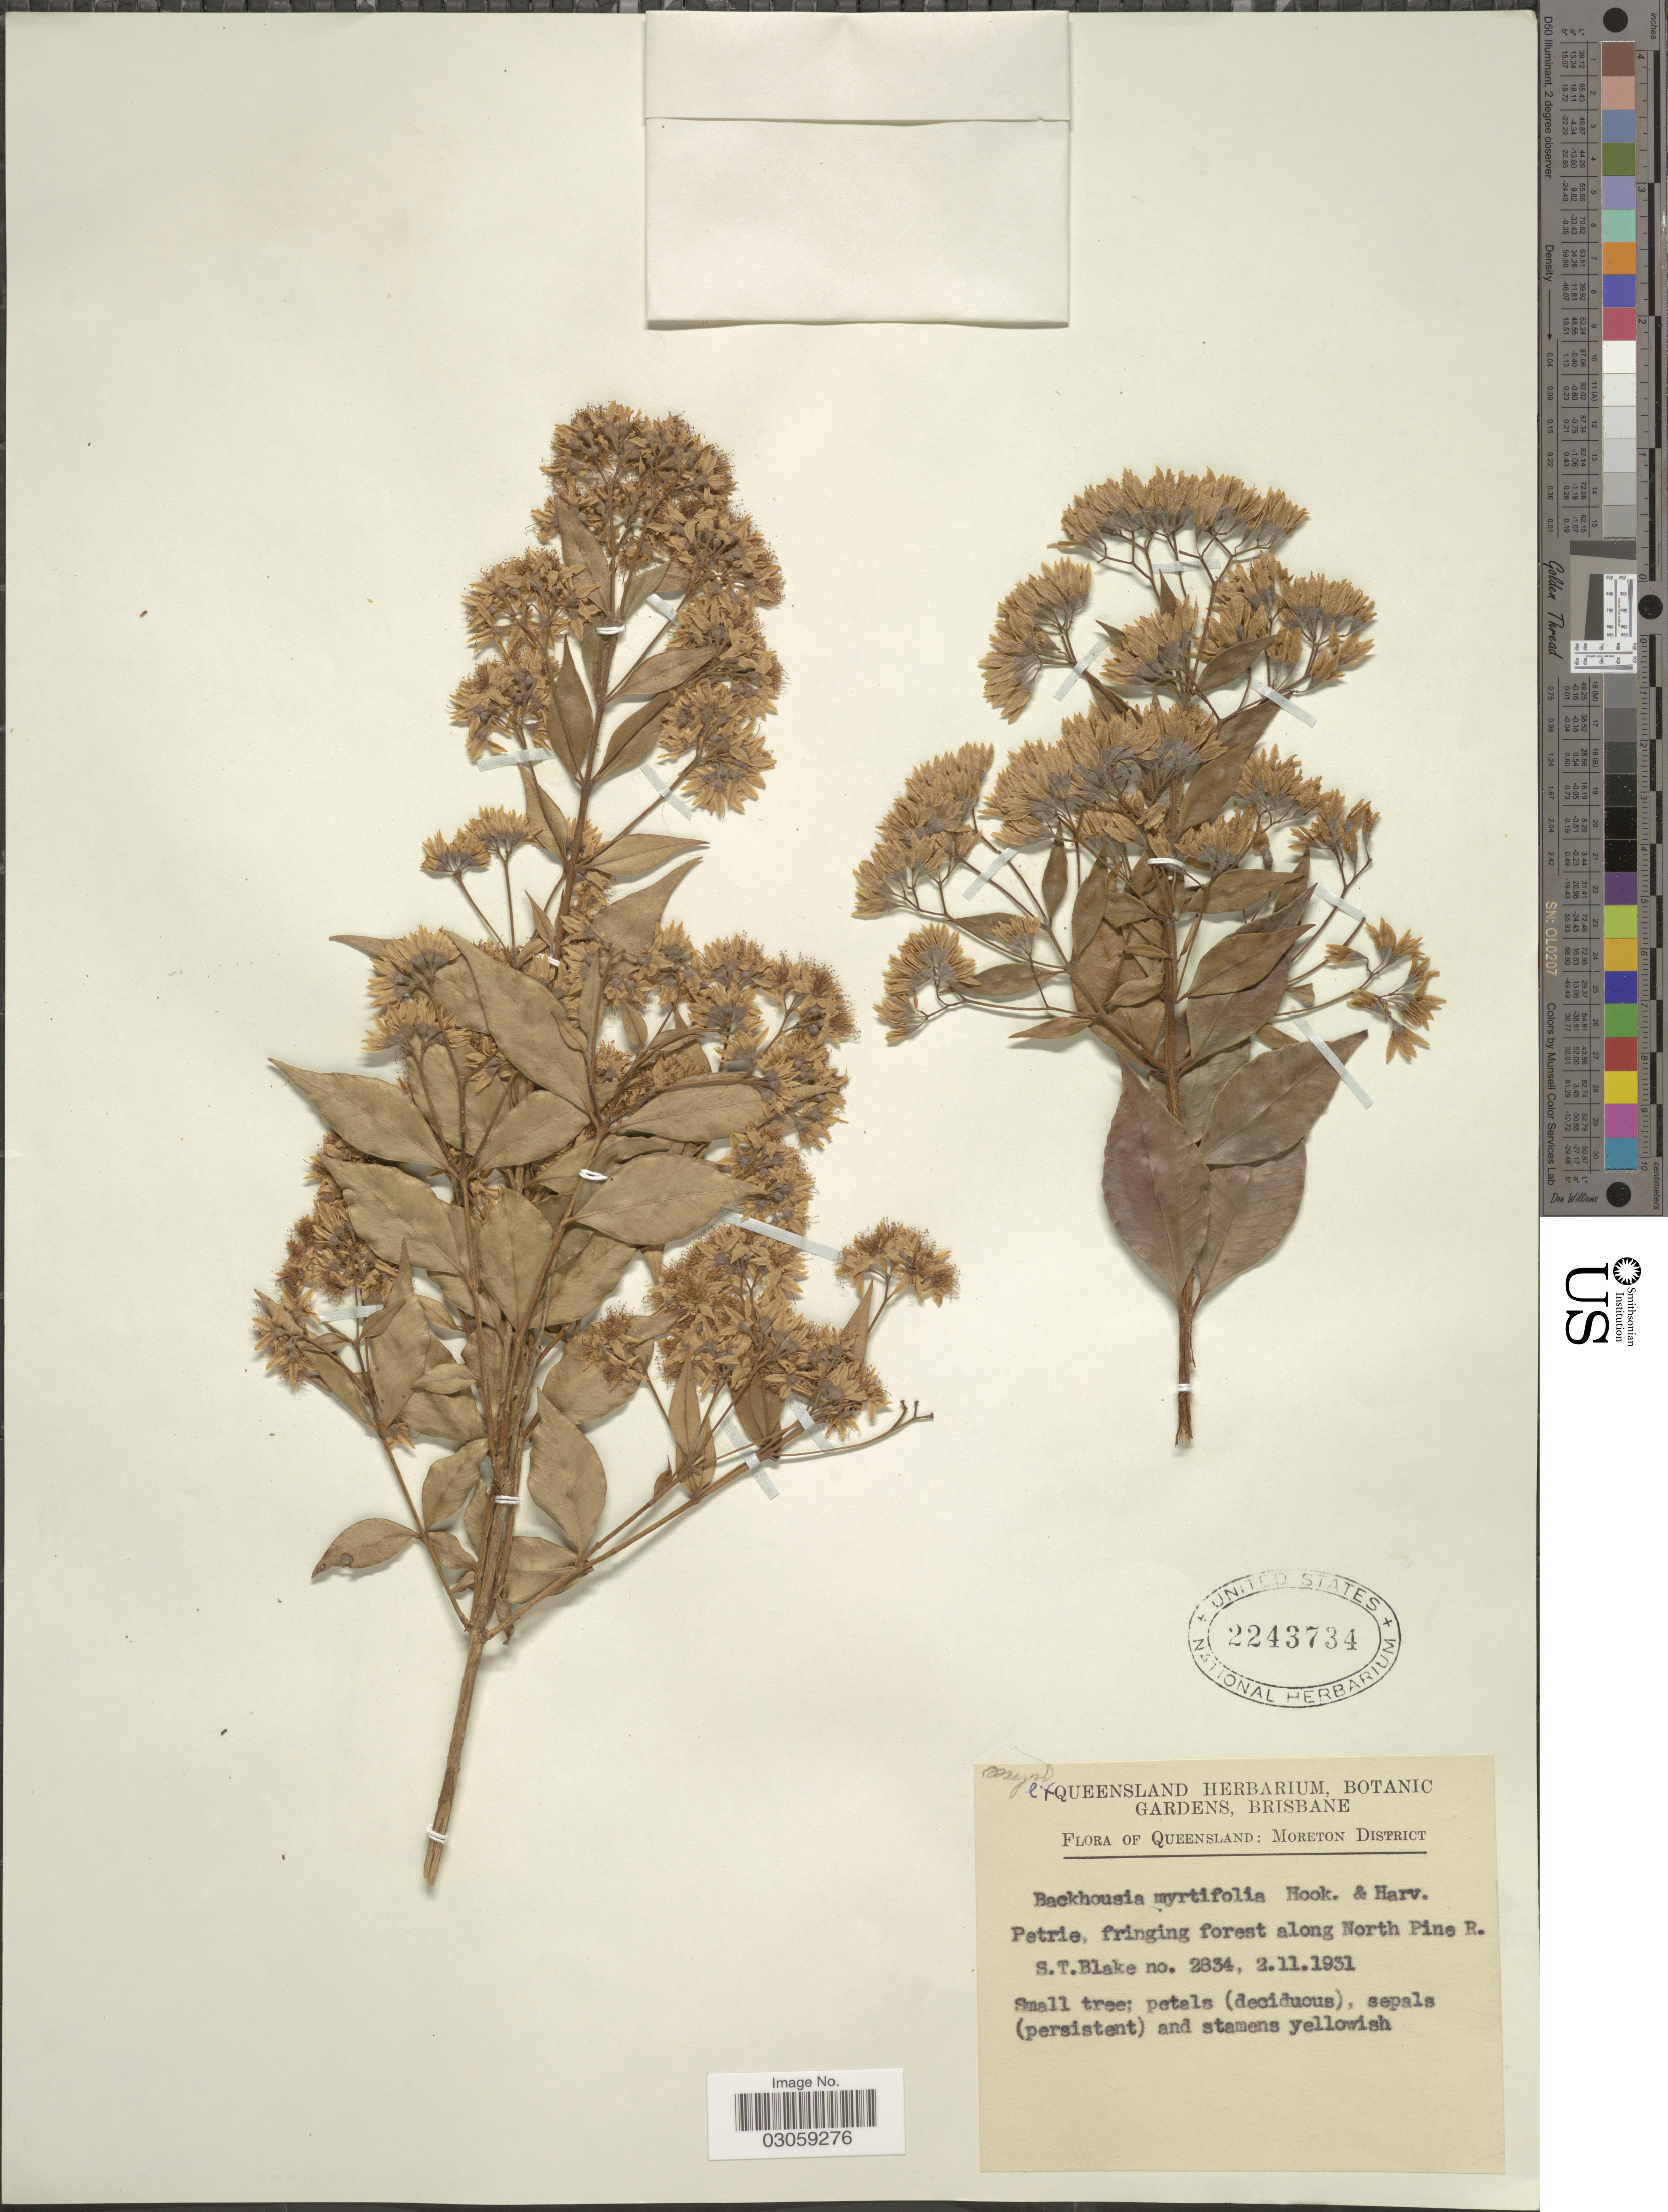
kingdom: Plantae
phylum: Tracheophyta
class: Magnoliopsida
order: Myrtales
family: Myrtaceae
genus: Backhousia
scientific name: Backhousia myrtifolia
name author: Hook. & Harv.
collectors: S. T. Blake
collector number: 2834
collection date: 1931-11-02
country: Australia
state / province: Queensland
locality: Moreton District. Petrie fringing forest along North Pine R.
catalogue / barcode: US 2243734